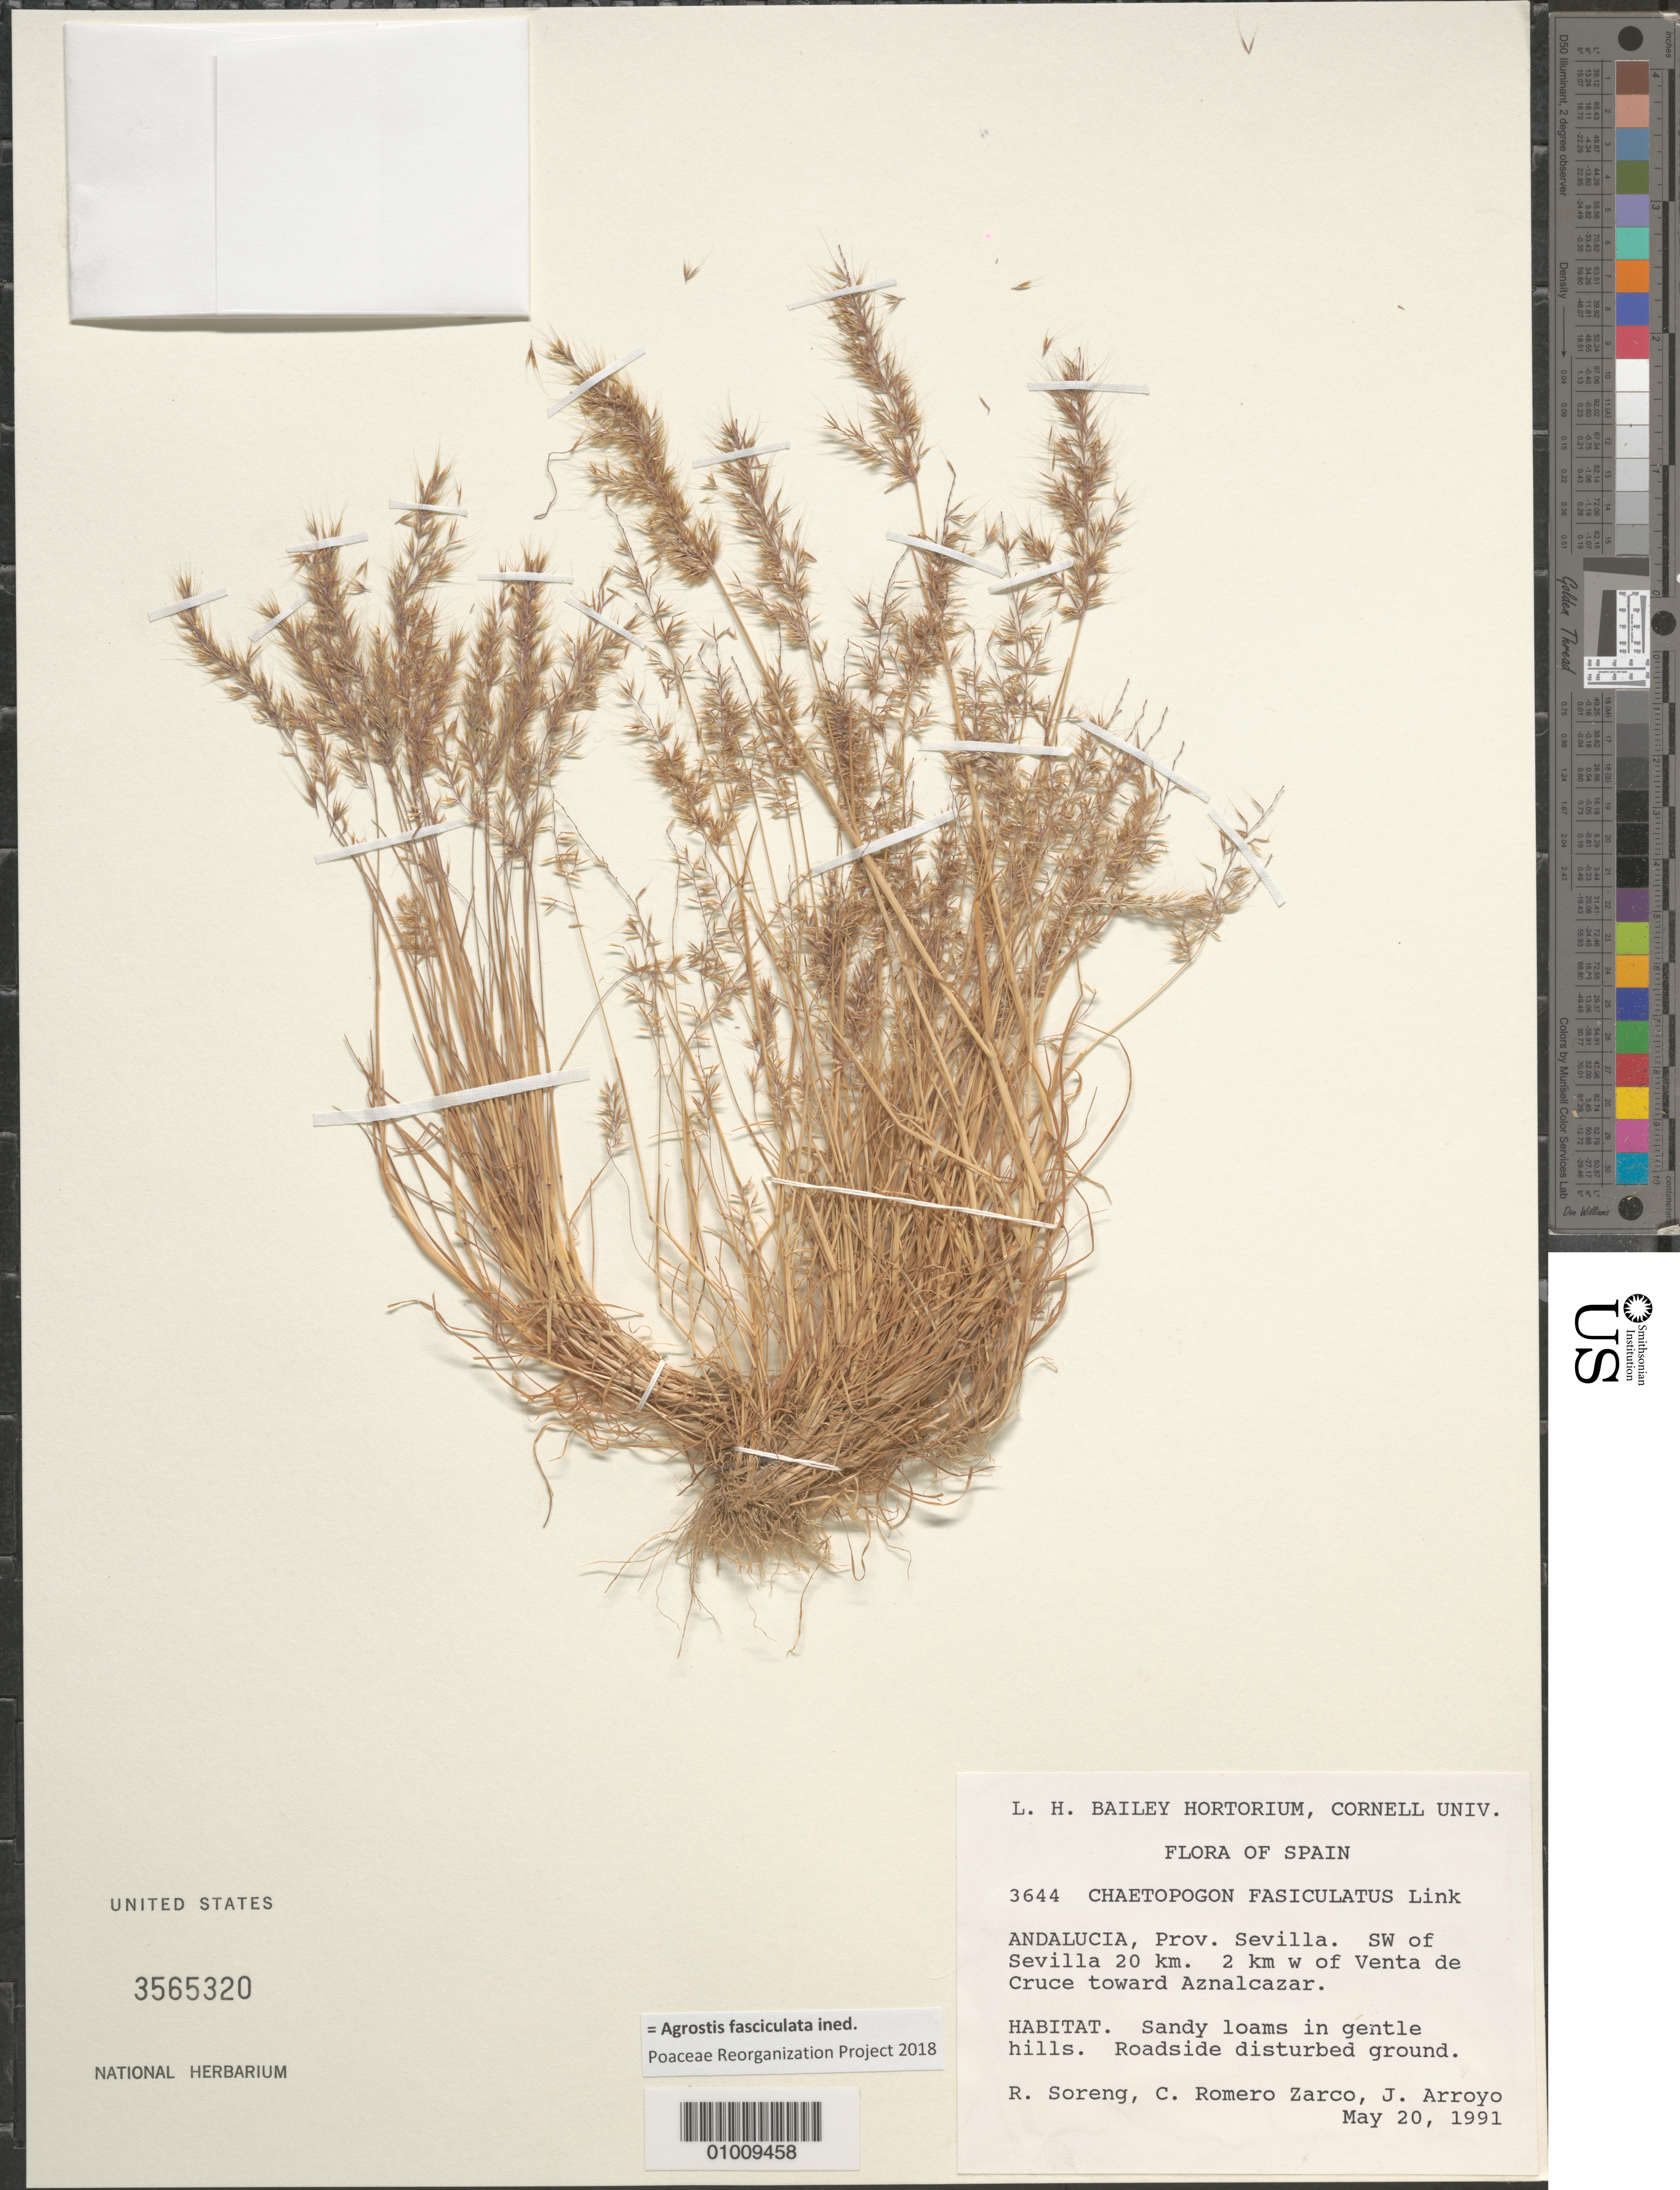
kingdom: Plantae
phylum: Tracheophyta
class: Liliopsida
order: Poales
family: Poaceae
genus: Agrostis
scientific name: Agrostis fasciculata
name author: Roem. & Schult.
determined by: Poaceae Reorganization Project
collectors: R. J. Soreng, C. Romero Zarco & J. Arroyo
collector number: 3644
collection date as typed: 20 May 1991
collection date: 1991-05-20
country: Spain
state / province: Andalucia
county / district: Sevilla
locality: SW of Sevilla 20 km 2 km W of Venta de Cruce toward Aznalcazar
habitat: Sandy loams in gentle hills. Roadside disturbed ground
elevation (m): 30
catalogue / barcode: US 3565320